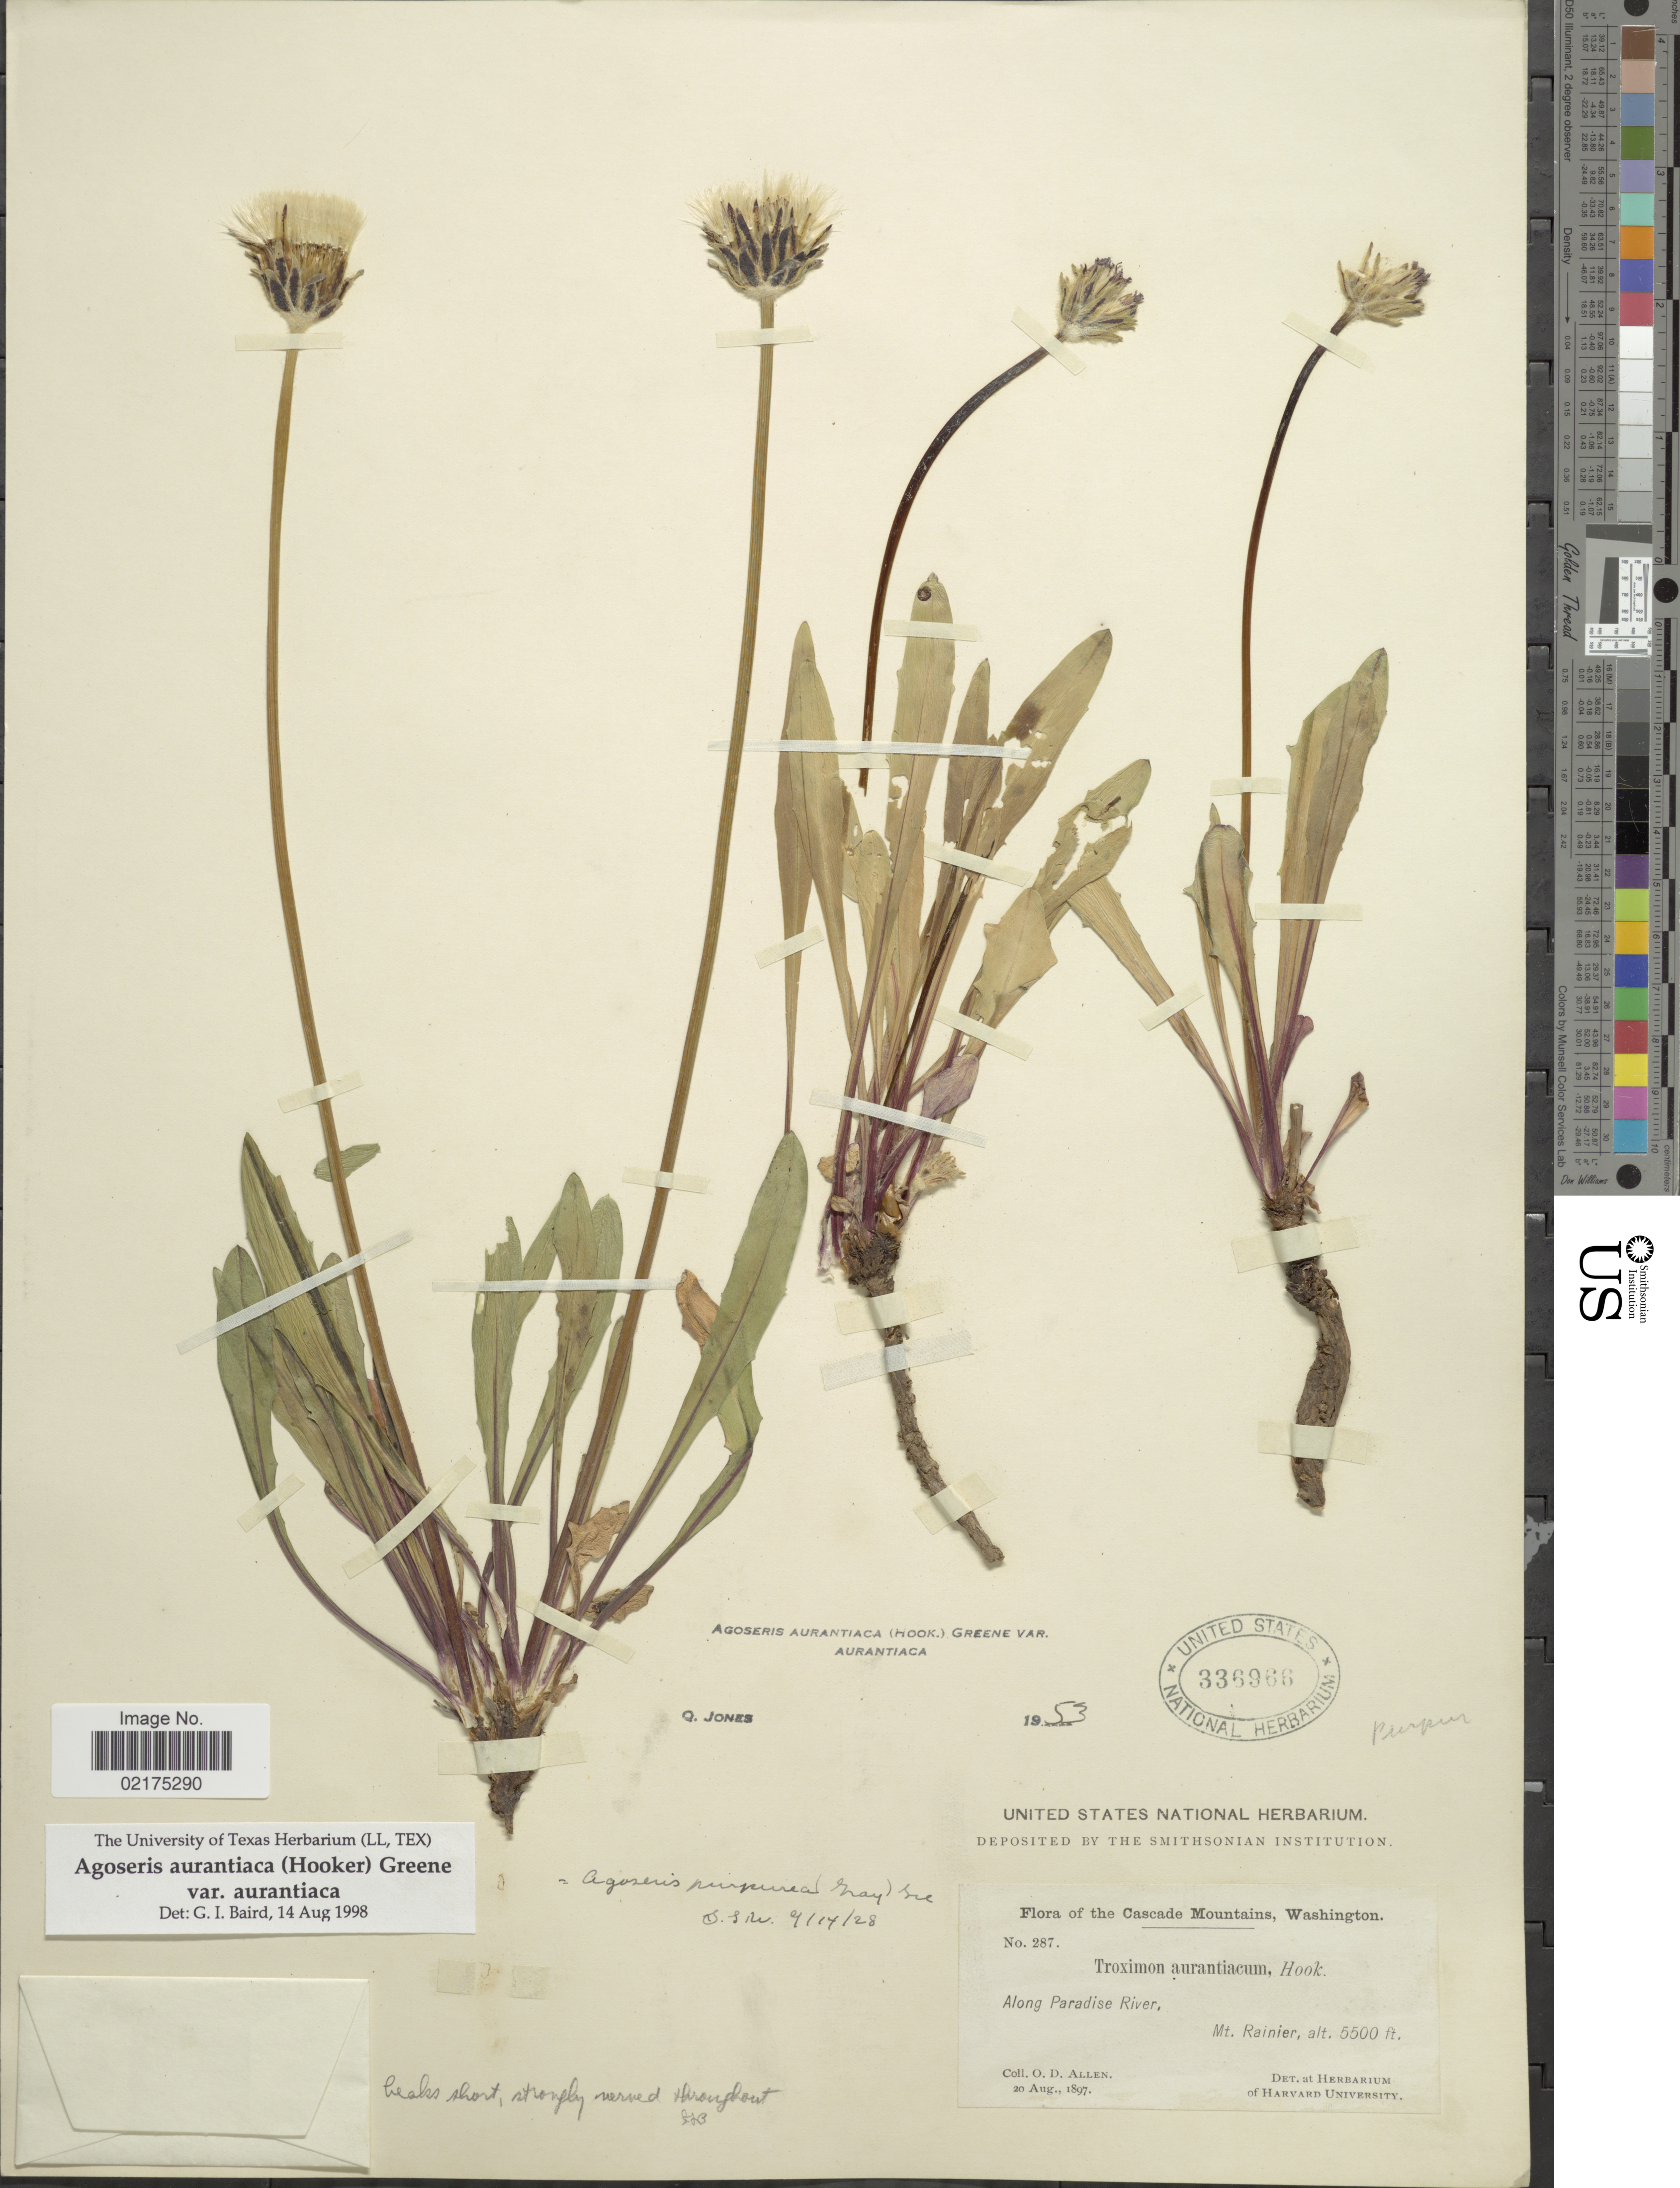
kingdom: Plantae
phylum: Tracheophyta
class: Magnoliopsida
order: Asterales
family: Asteraceae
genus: Agoseris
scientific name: Agoseris aurantiaca var. aurantiaca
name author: (Hook.) Greene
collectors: O. D. Allen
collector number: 287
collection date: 1897-08-20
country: United States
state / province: Washington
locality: Cascade Mountains, Along Paradise River, Mt. Rainier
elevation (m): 1676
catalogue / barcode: US 336966